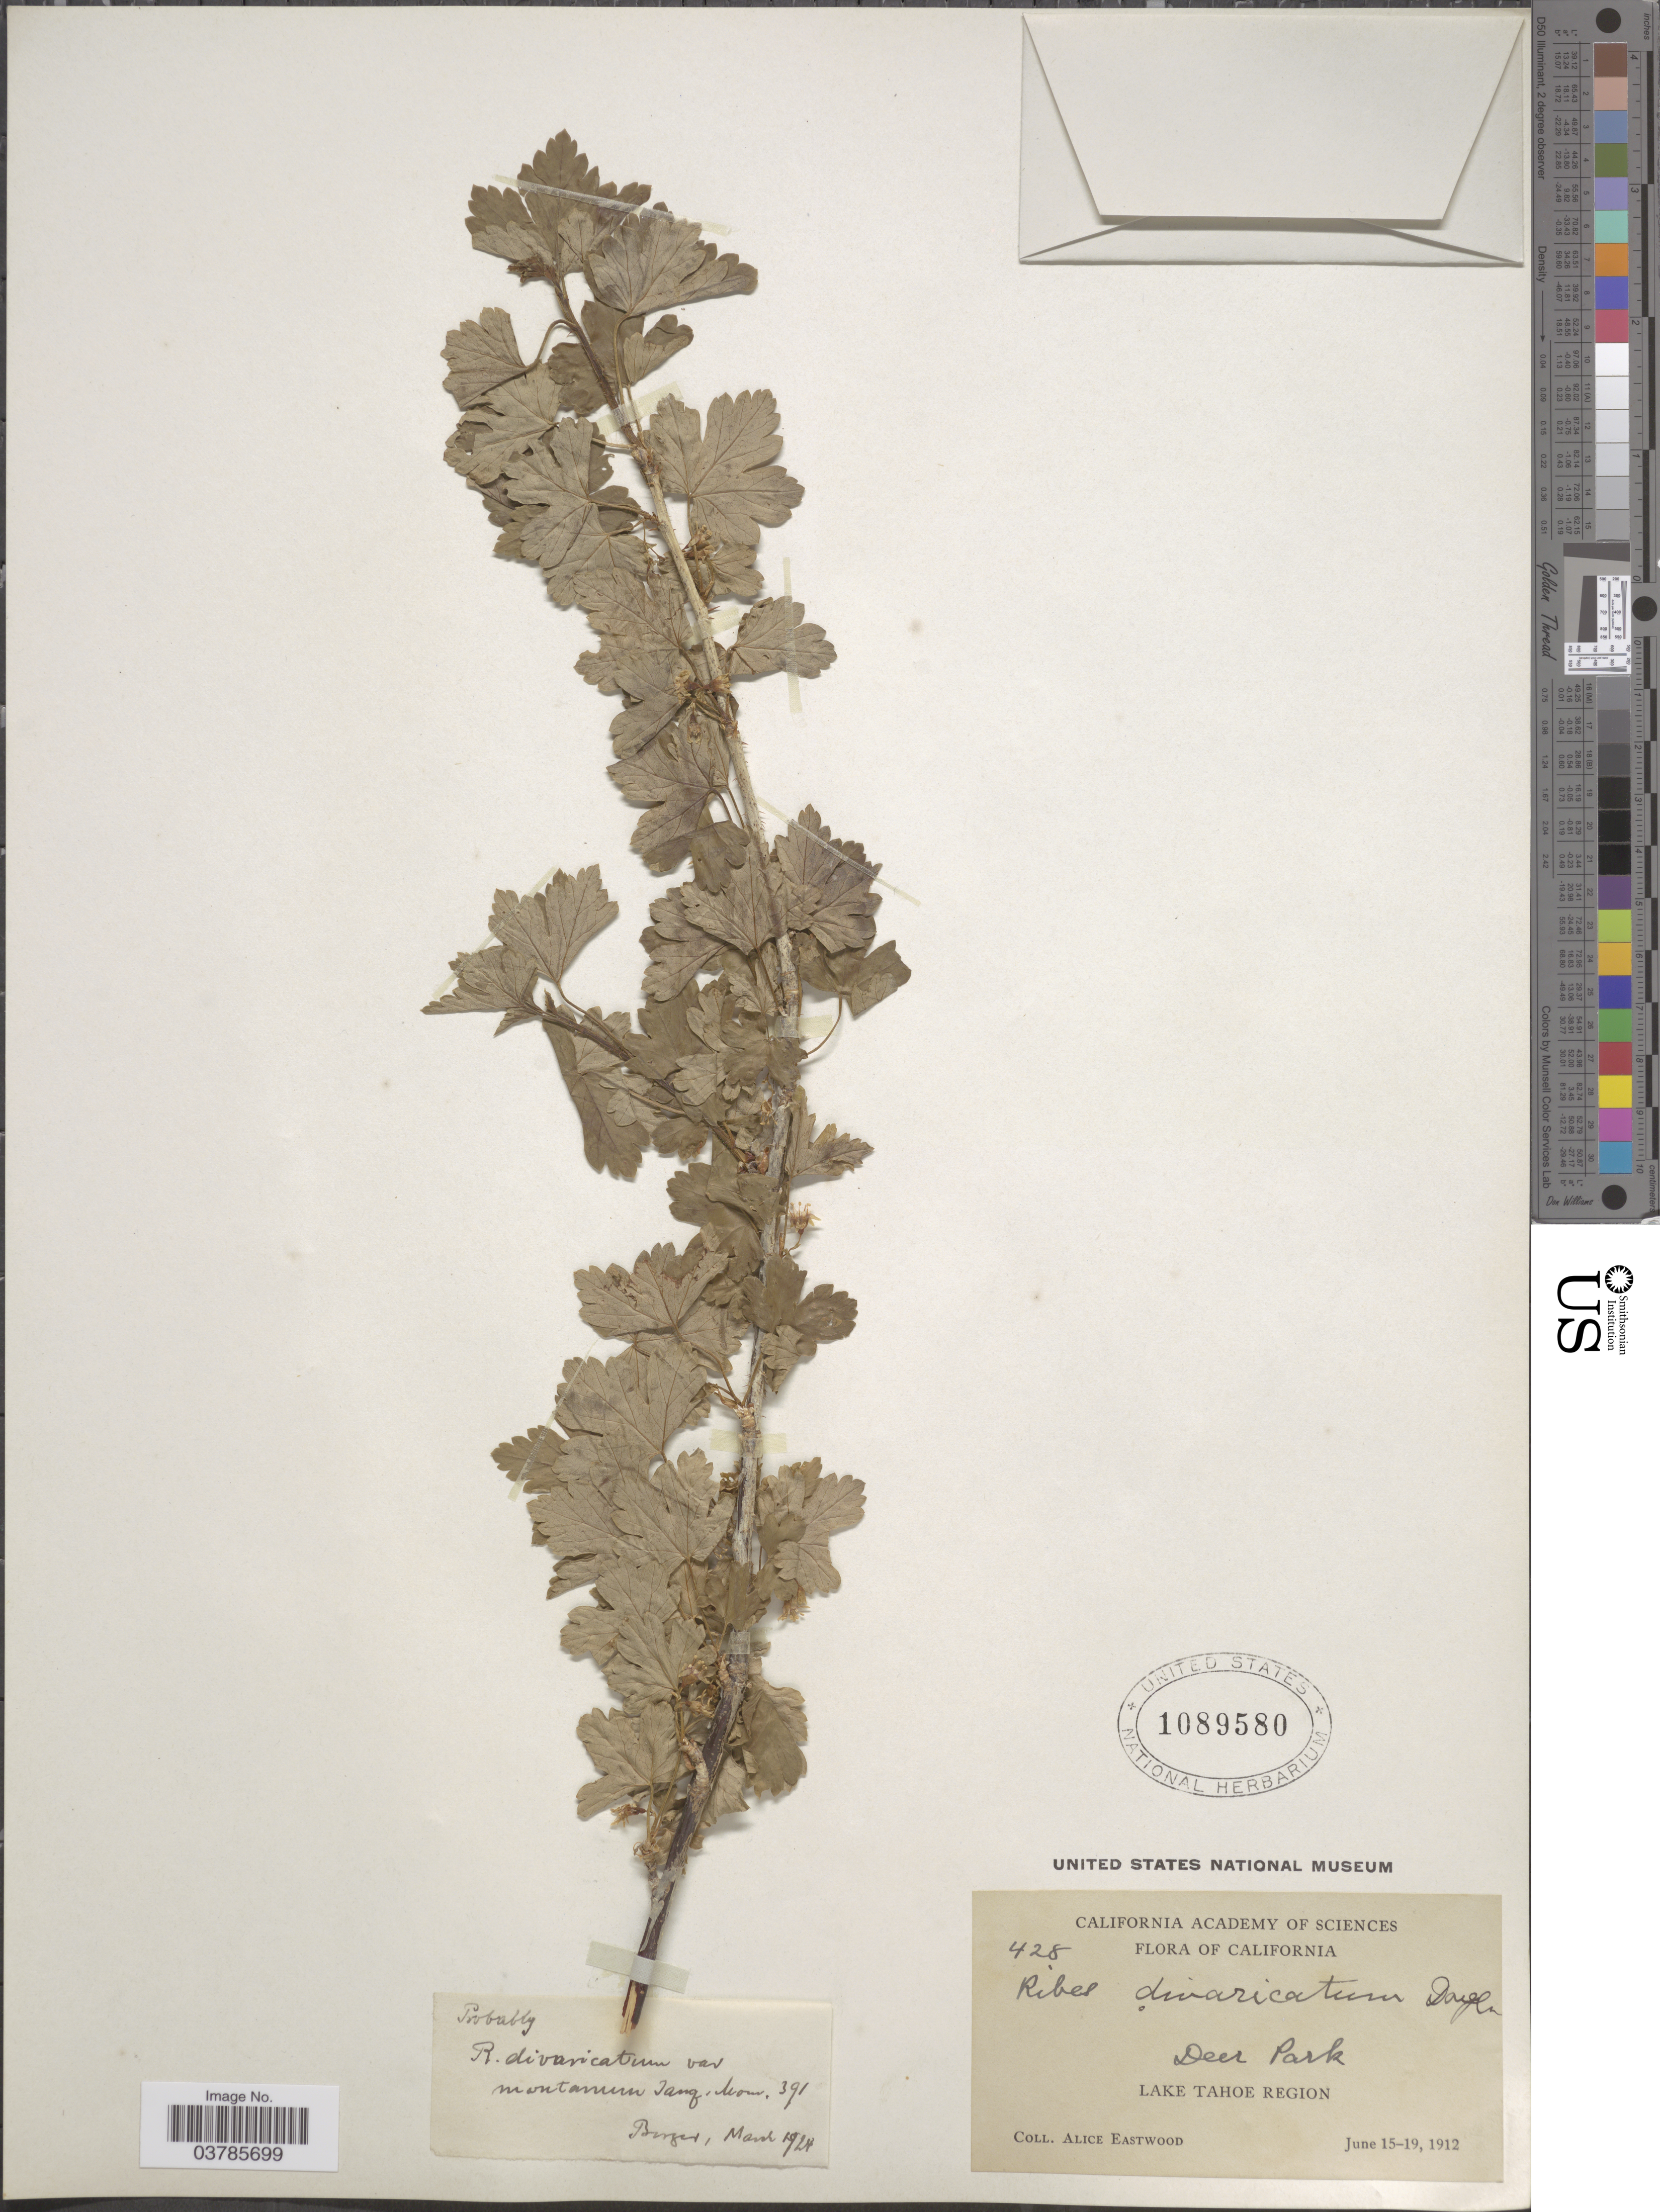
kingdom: Plantae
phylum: Tracheophyta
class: Magnoliopsida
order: Saxifragales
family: Grossulariaceae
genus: Ribes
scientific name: Ribes divaricatum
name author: Douglas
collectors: A. Eastwood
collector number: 425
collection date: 1912-06-15/1912-06-19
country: United States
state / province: California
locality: Deer Park. Lake Tahoe Region.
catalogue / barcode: US 1089580